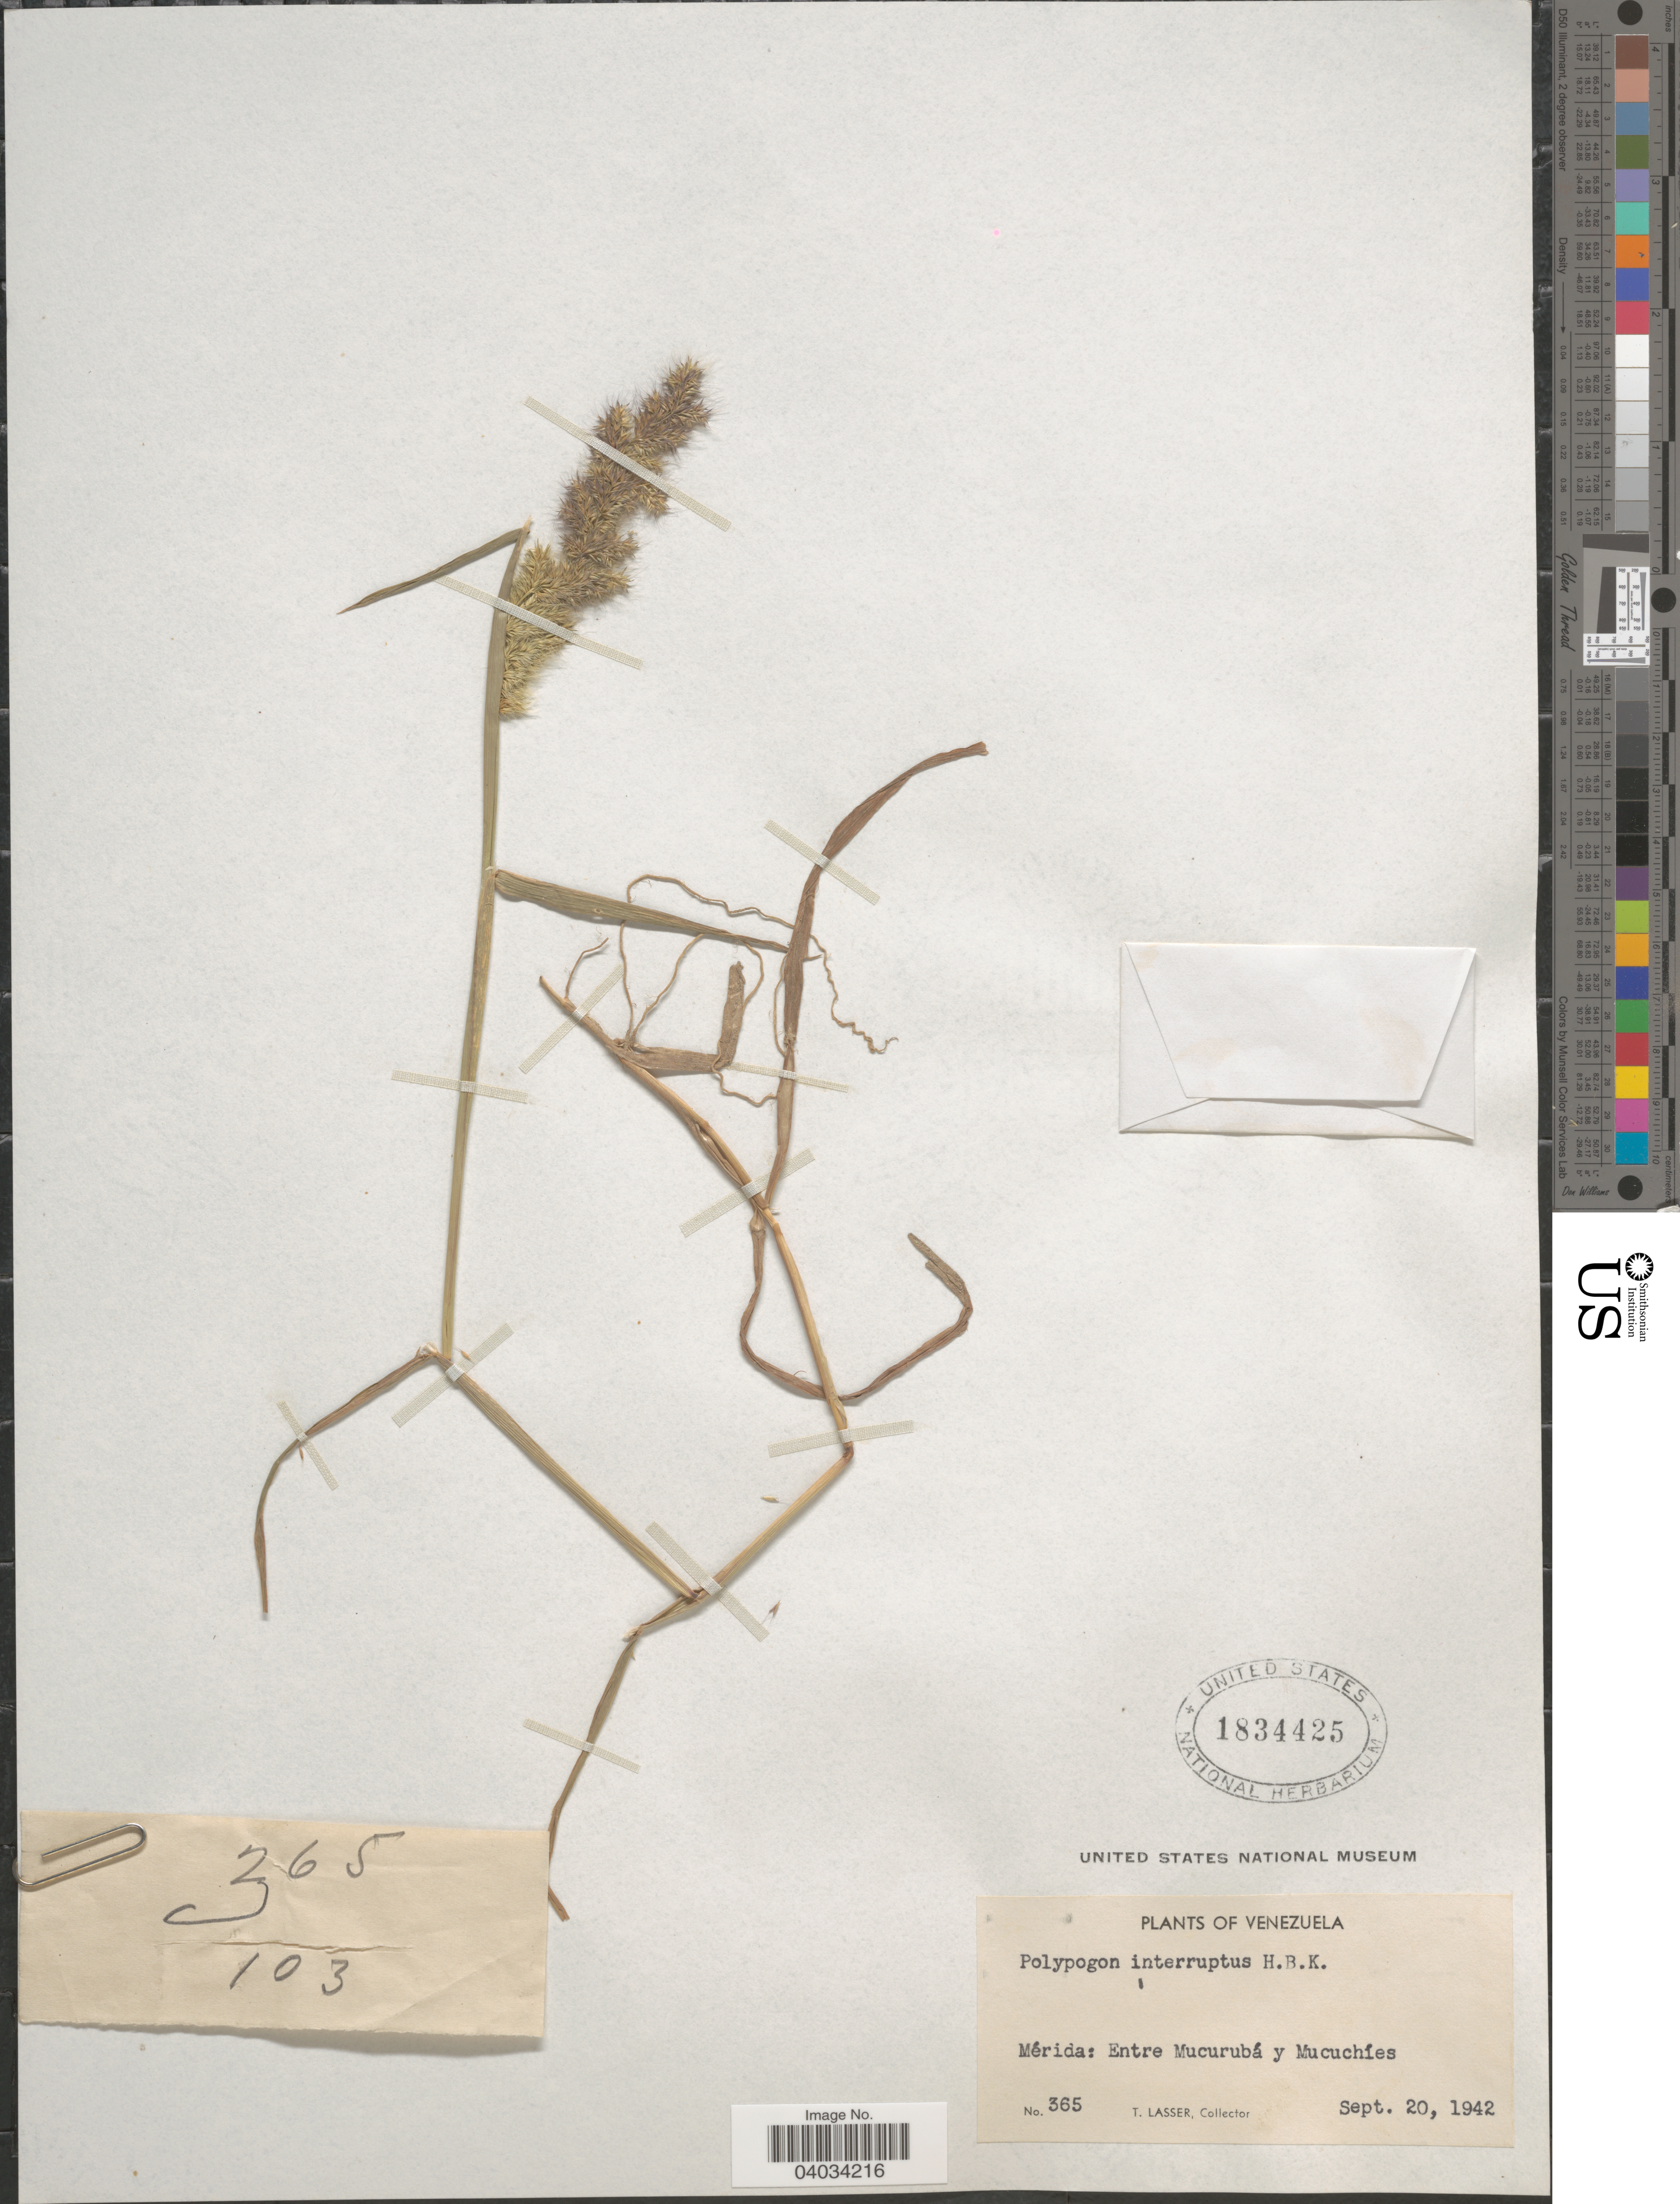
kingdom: Plantae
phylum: Tracheophyta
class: Liliopsida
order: Poales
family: Poaceae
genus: Polypogon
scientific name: Polypogon interruptus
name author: Kunth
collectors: T. Lasser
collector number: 365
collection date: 1942-09-20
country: Venezuela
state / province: Merida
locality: Entre Mucurubá y Mucuchíes.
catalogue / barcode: US 1834425